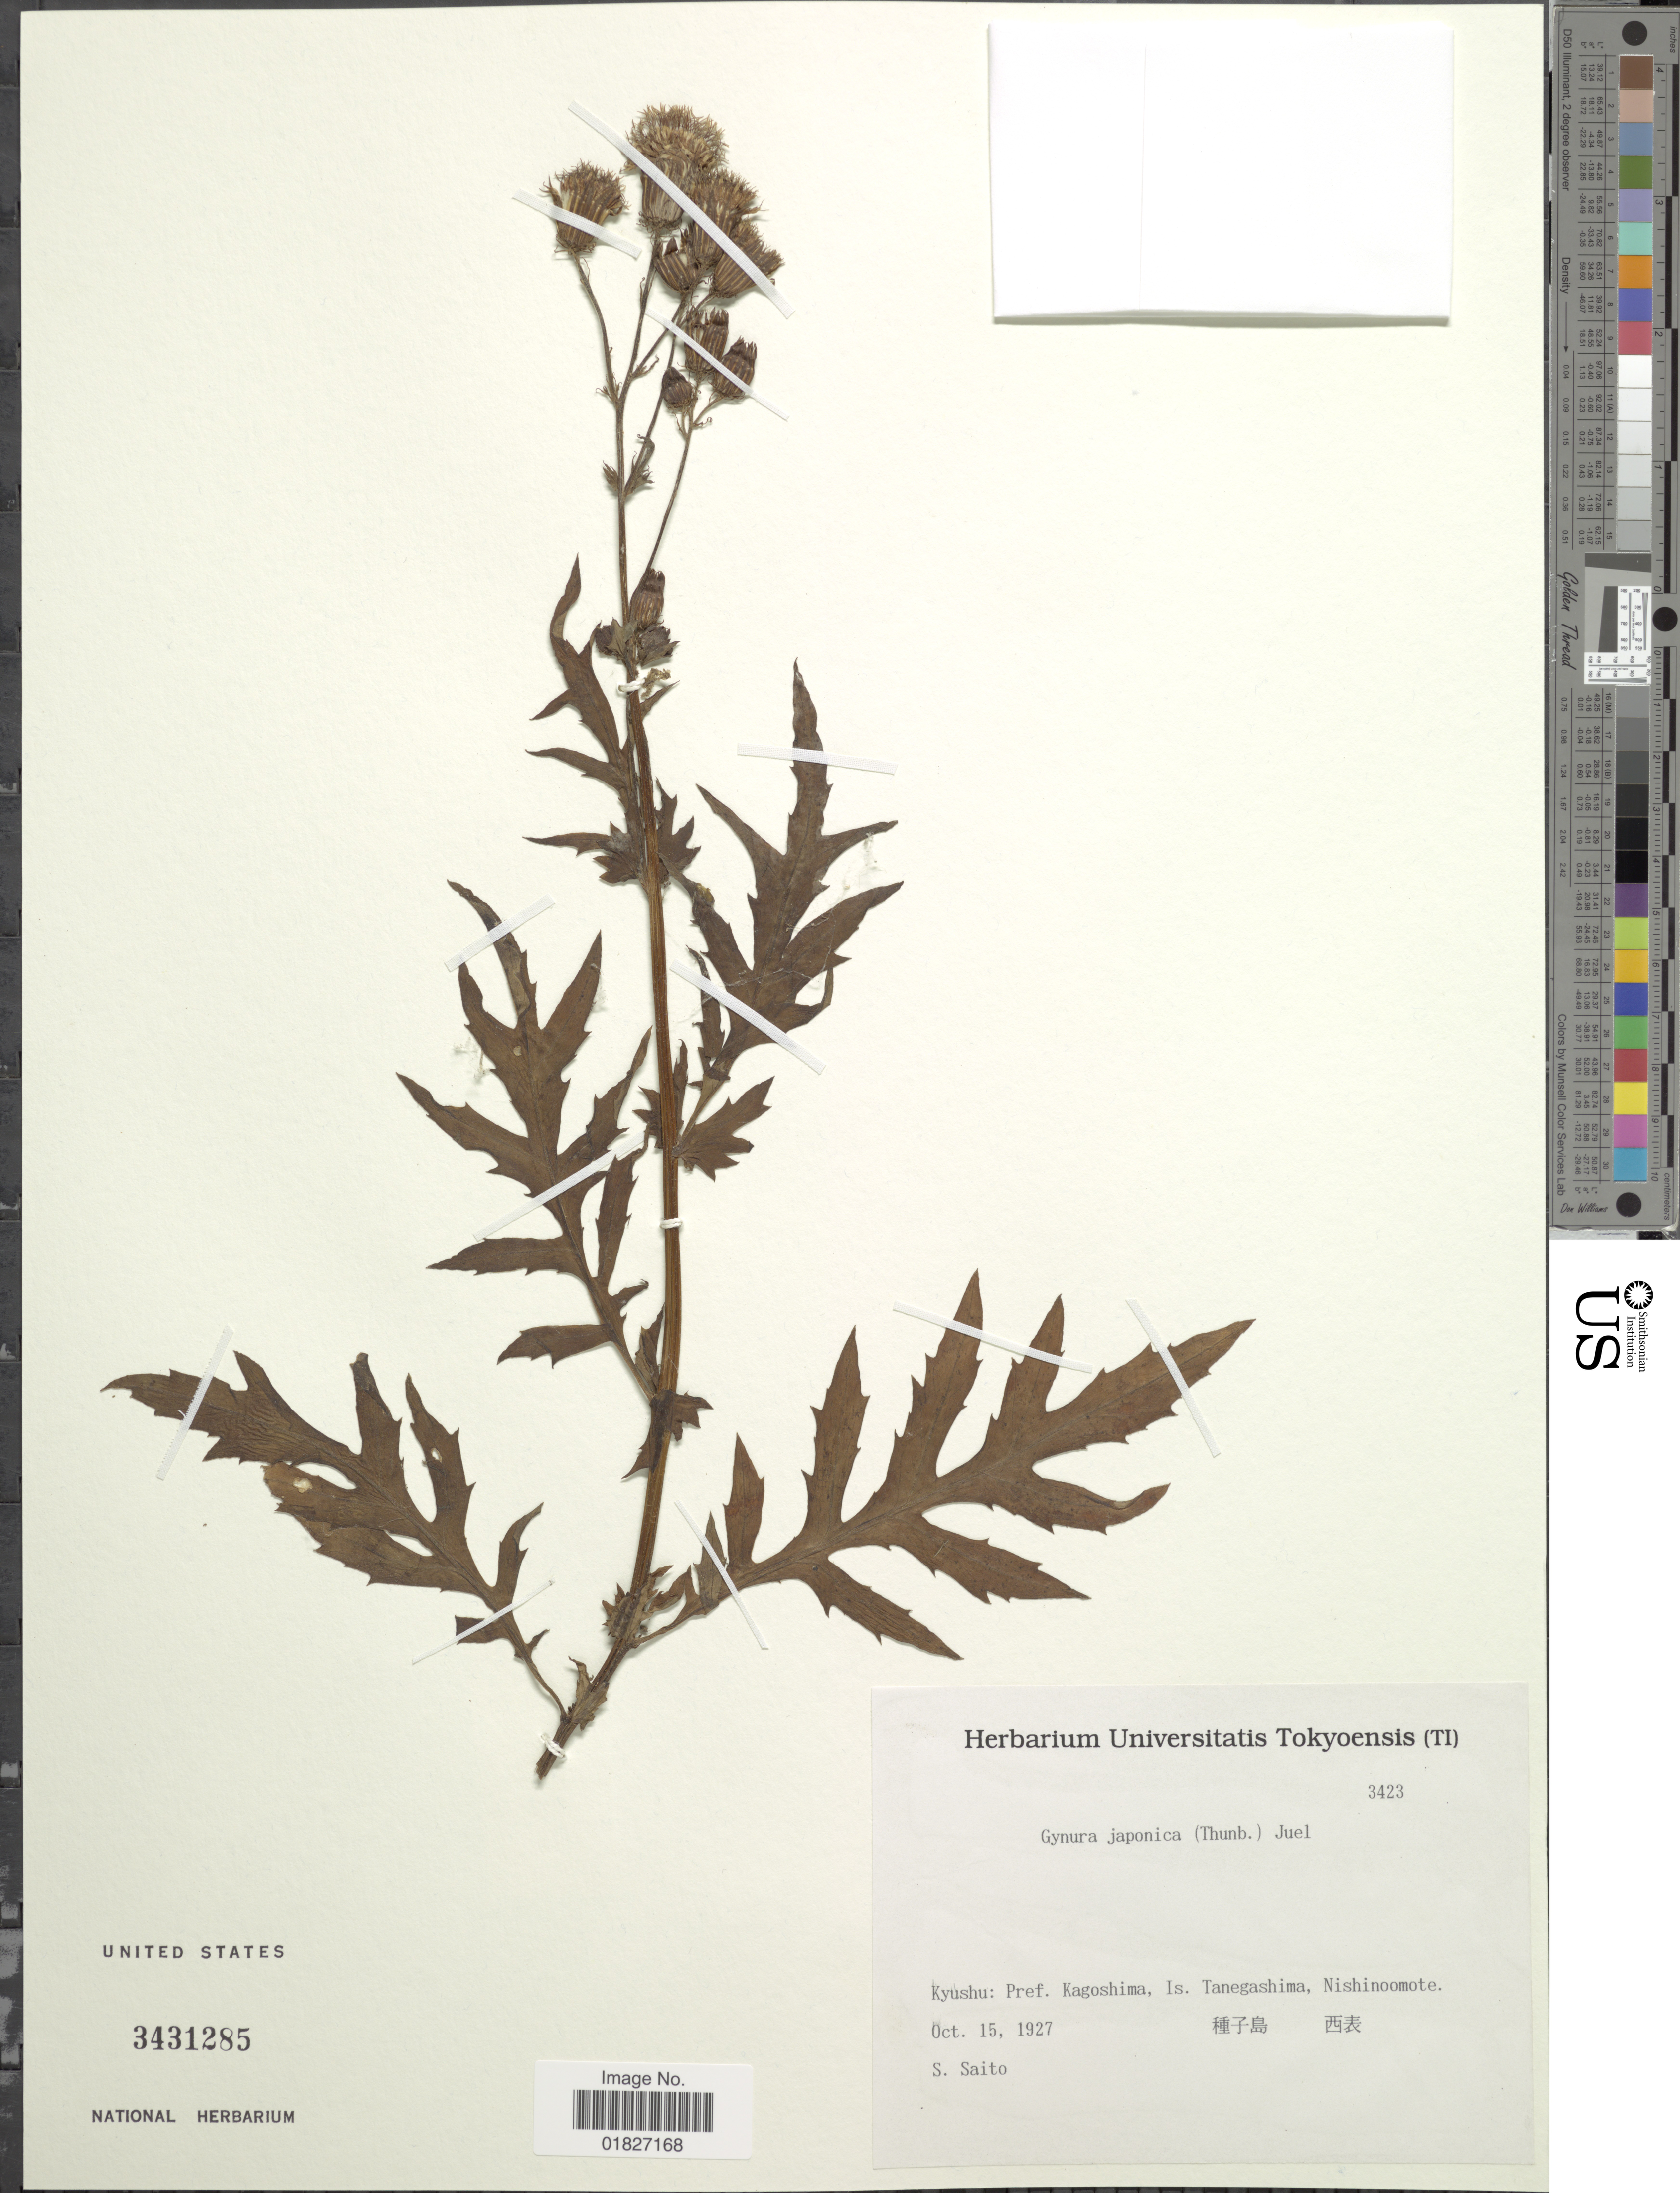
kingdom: Plantae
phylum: Tracheophyta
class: Magnoliopsida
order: Asterales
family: Asteraceae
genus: Gynura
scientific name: Gynura japonica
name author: (L. f.) Juel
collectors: S. Saito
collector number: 3423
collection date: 1927-10-15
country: Japan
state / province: Kagosima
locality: Kyushu, Pref. Kagoshima, Is. Tanegashima, Nishinoomote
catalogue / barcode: US 3431285